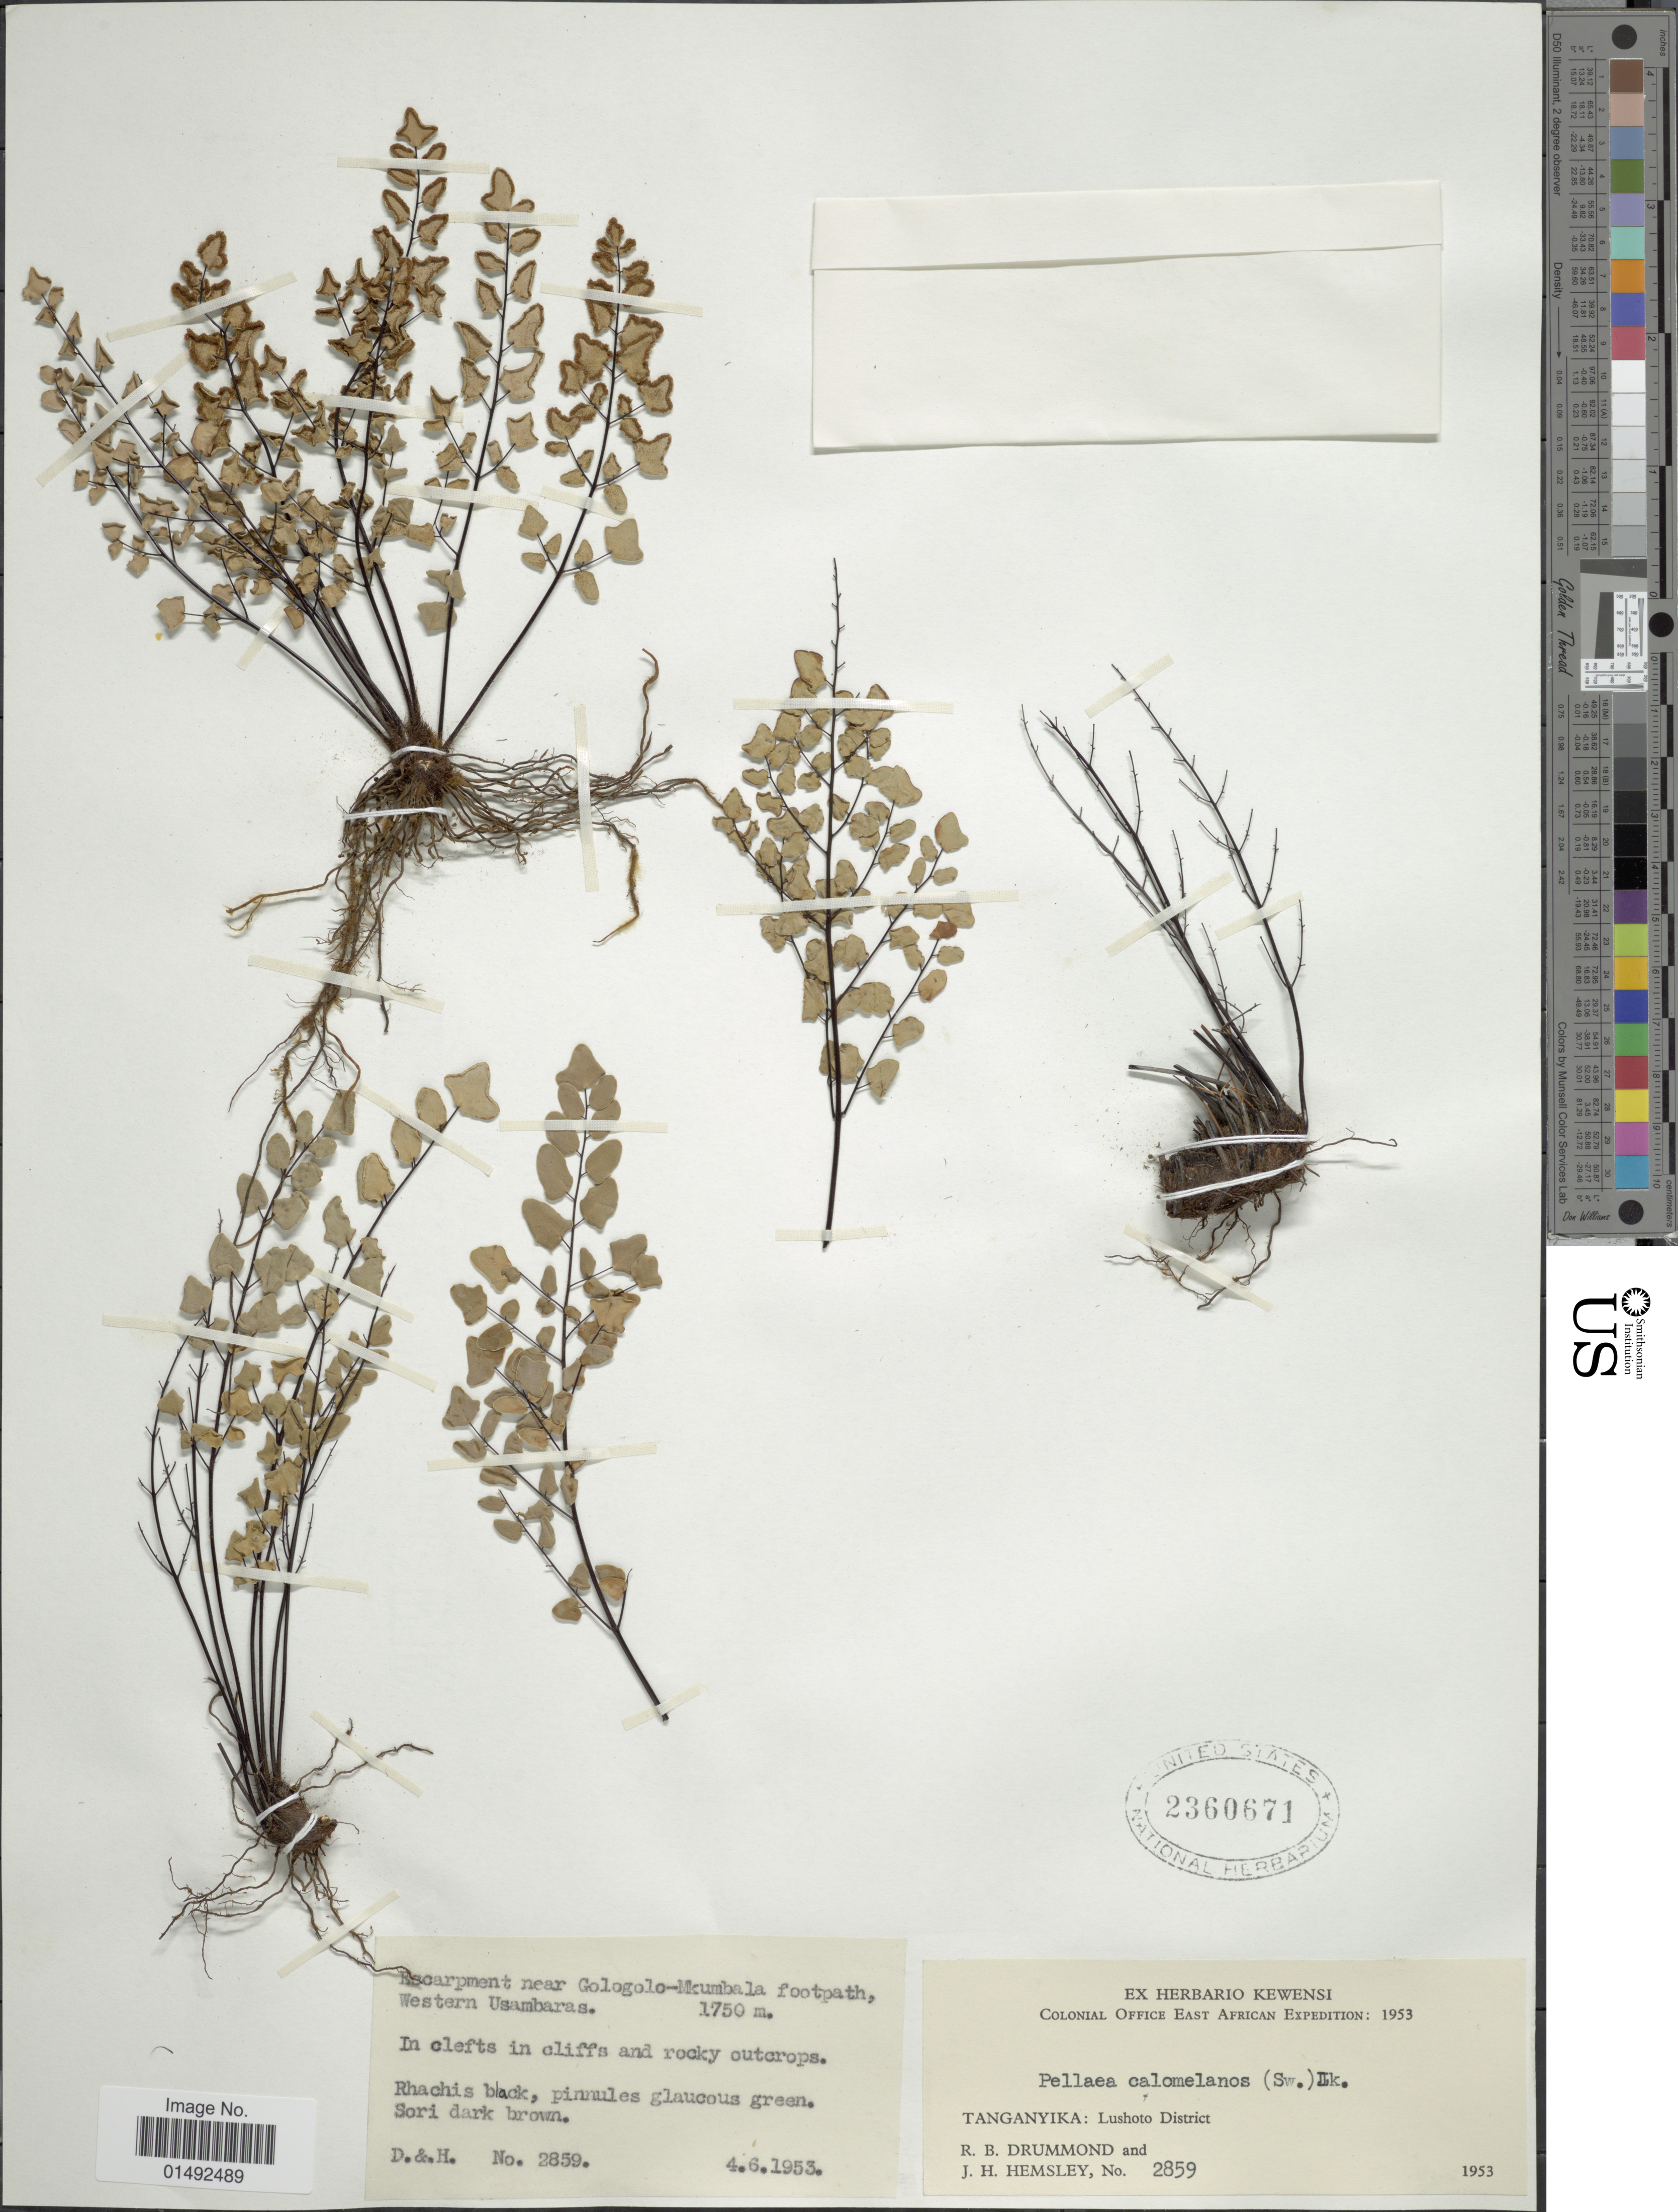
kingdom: Plantae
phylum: Tracheophyta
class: Polypodiopsida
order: Polypodiales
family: Pteridaceae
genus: Pellaea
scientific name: Pellaea calomelanos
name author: (Sw.) Link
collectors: R. Drummond & J. H. Hemsley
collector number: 2859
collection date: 1953-06-04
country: Tanzania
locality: Escarpment near Gologolo-Mkumbala footpath, Western Usambaras, Tanganyika: Lushoto District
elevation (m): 1750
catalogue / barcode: US 2360671